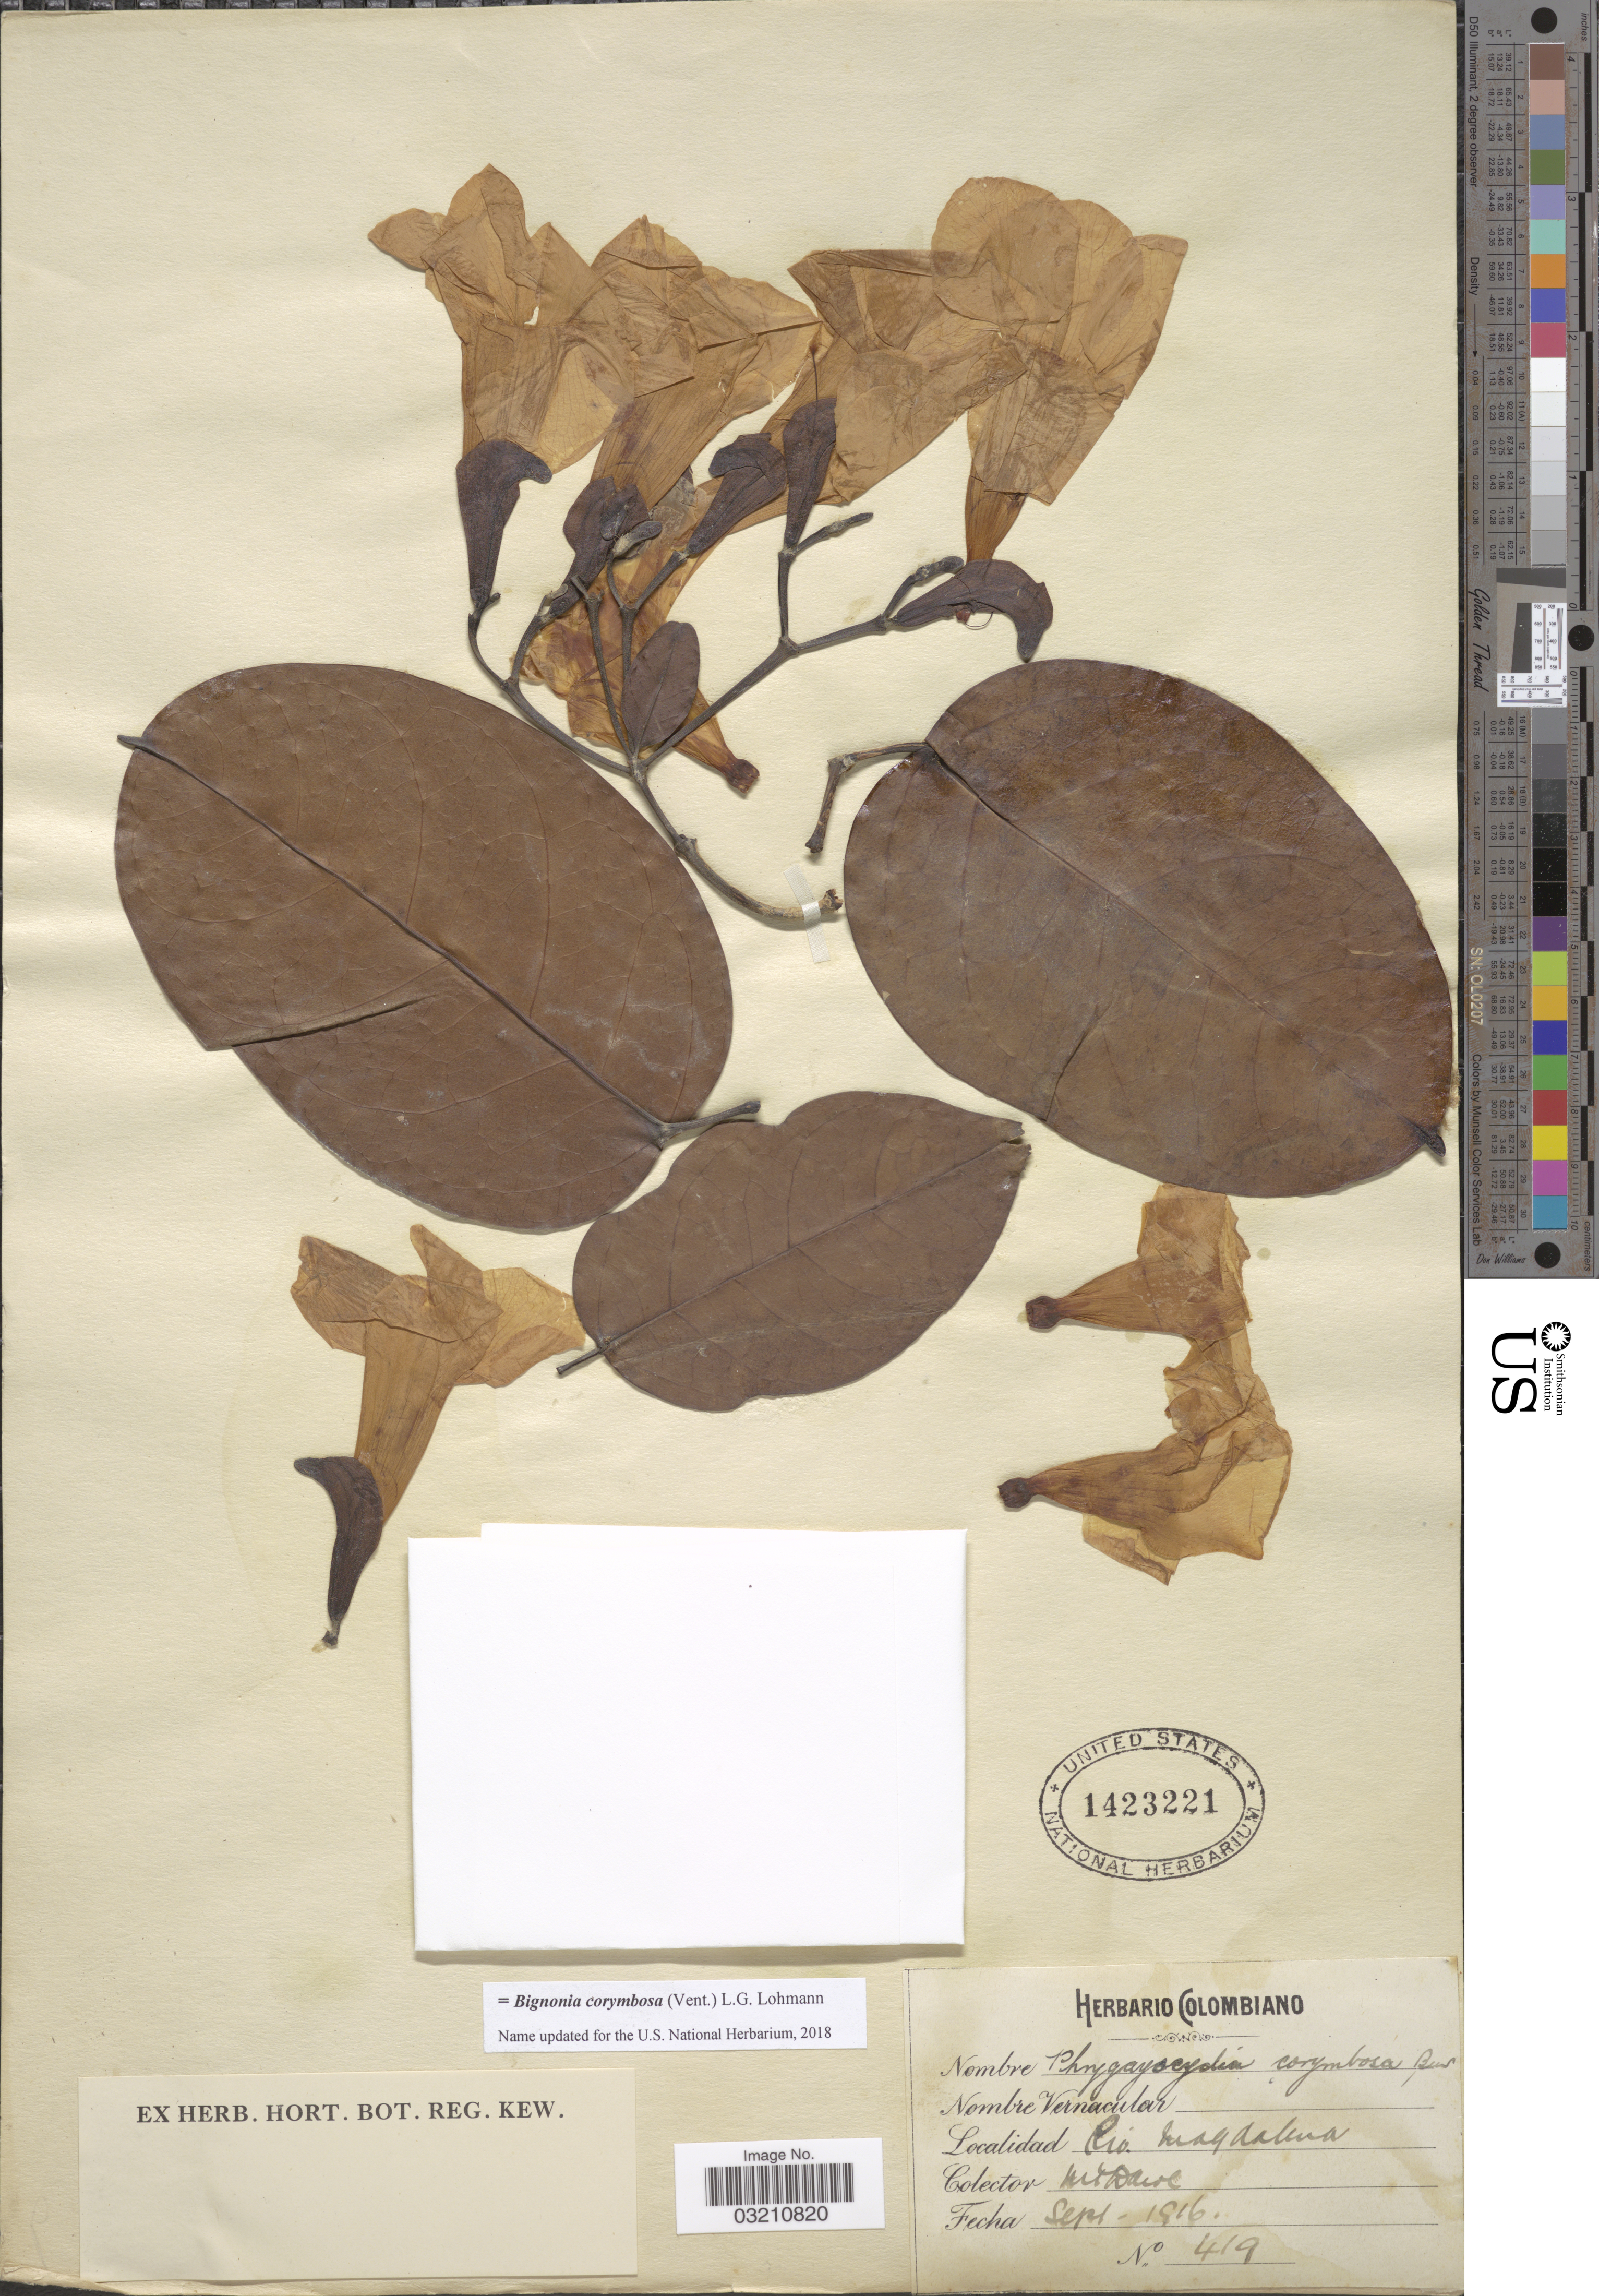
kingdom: Plantae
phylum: Tracheophyta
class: Magnoliopsida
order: Lamiales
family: Bignoniaceae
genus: Bignonia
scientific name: Bignonia corymbosa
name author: (Vent.) L.G. Lohmann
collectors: M. T. Dawe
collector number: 419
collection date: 1816-09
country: Colombia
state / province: Magdalena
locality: Rio Magdalena.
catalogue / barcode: US 1423221